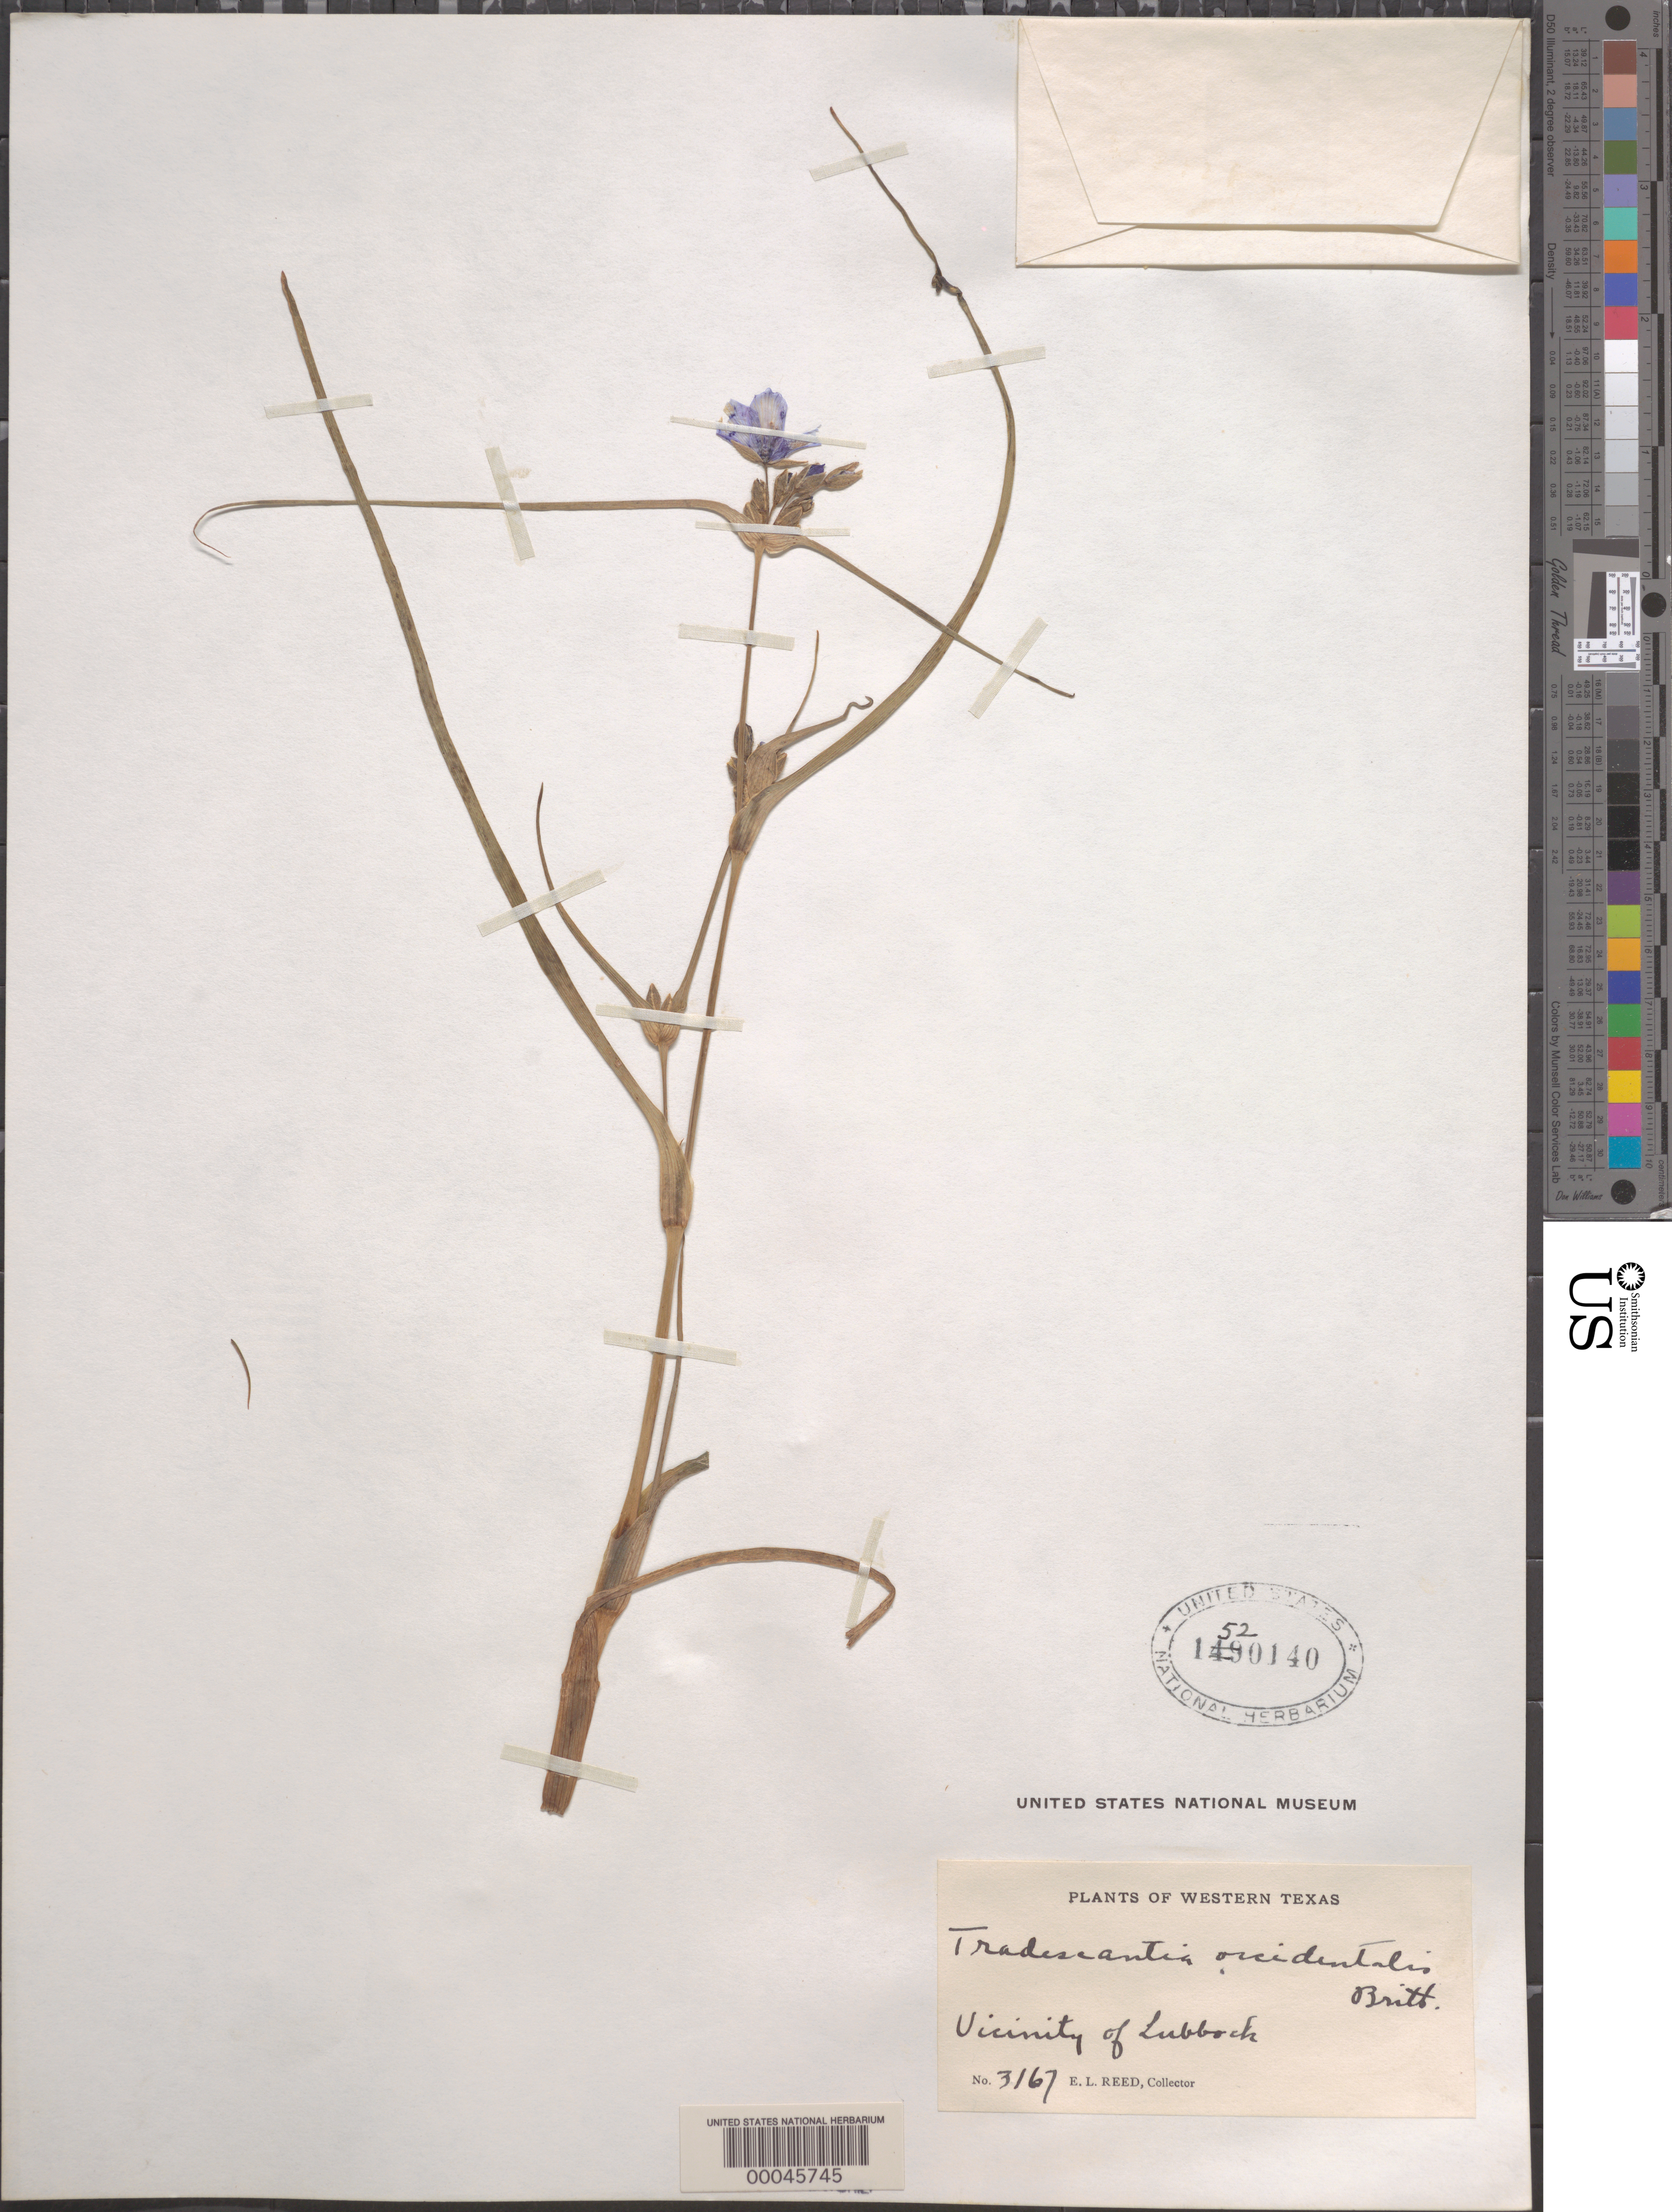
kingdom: Plantae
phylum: Tracheophyta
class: Liliopsida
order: Commelinales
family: Commelinaceae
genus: Tradescantia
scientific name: Tradescantia occidentalis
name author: (Britton) Smyth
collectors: E. Reed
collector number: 3167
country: United States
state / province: Texas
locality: Near lubbock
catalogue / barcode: US 1520140